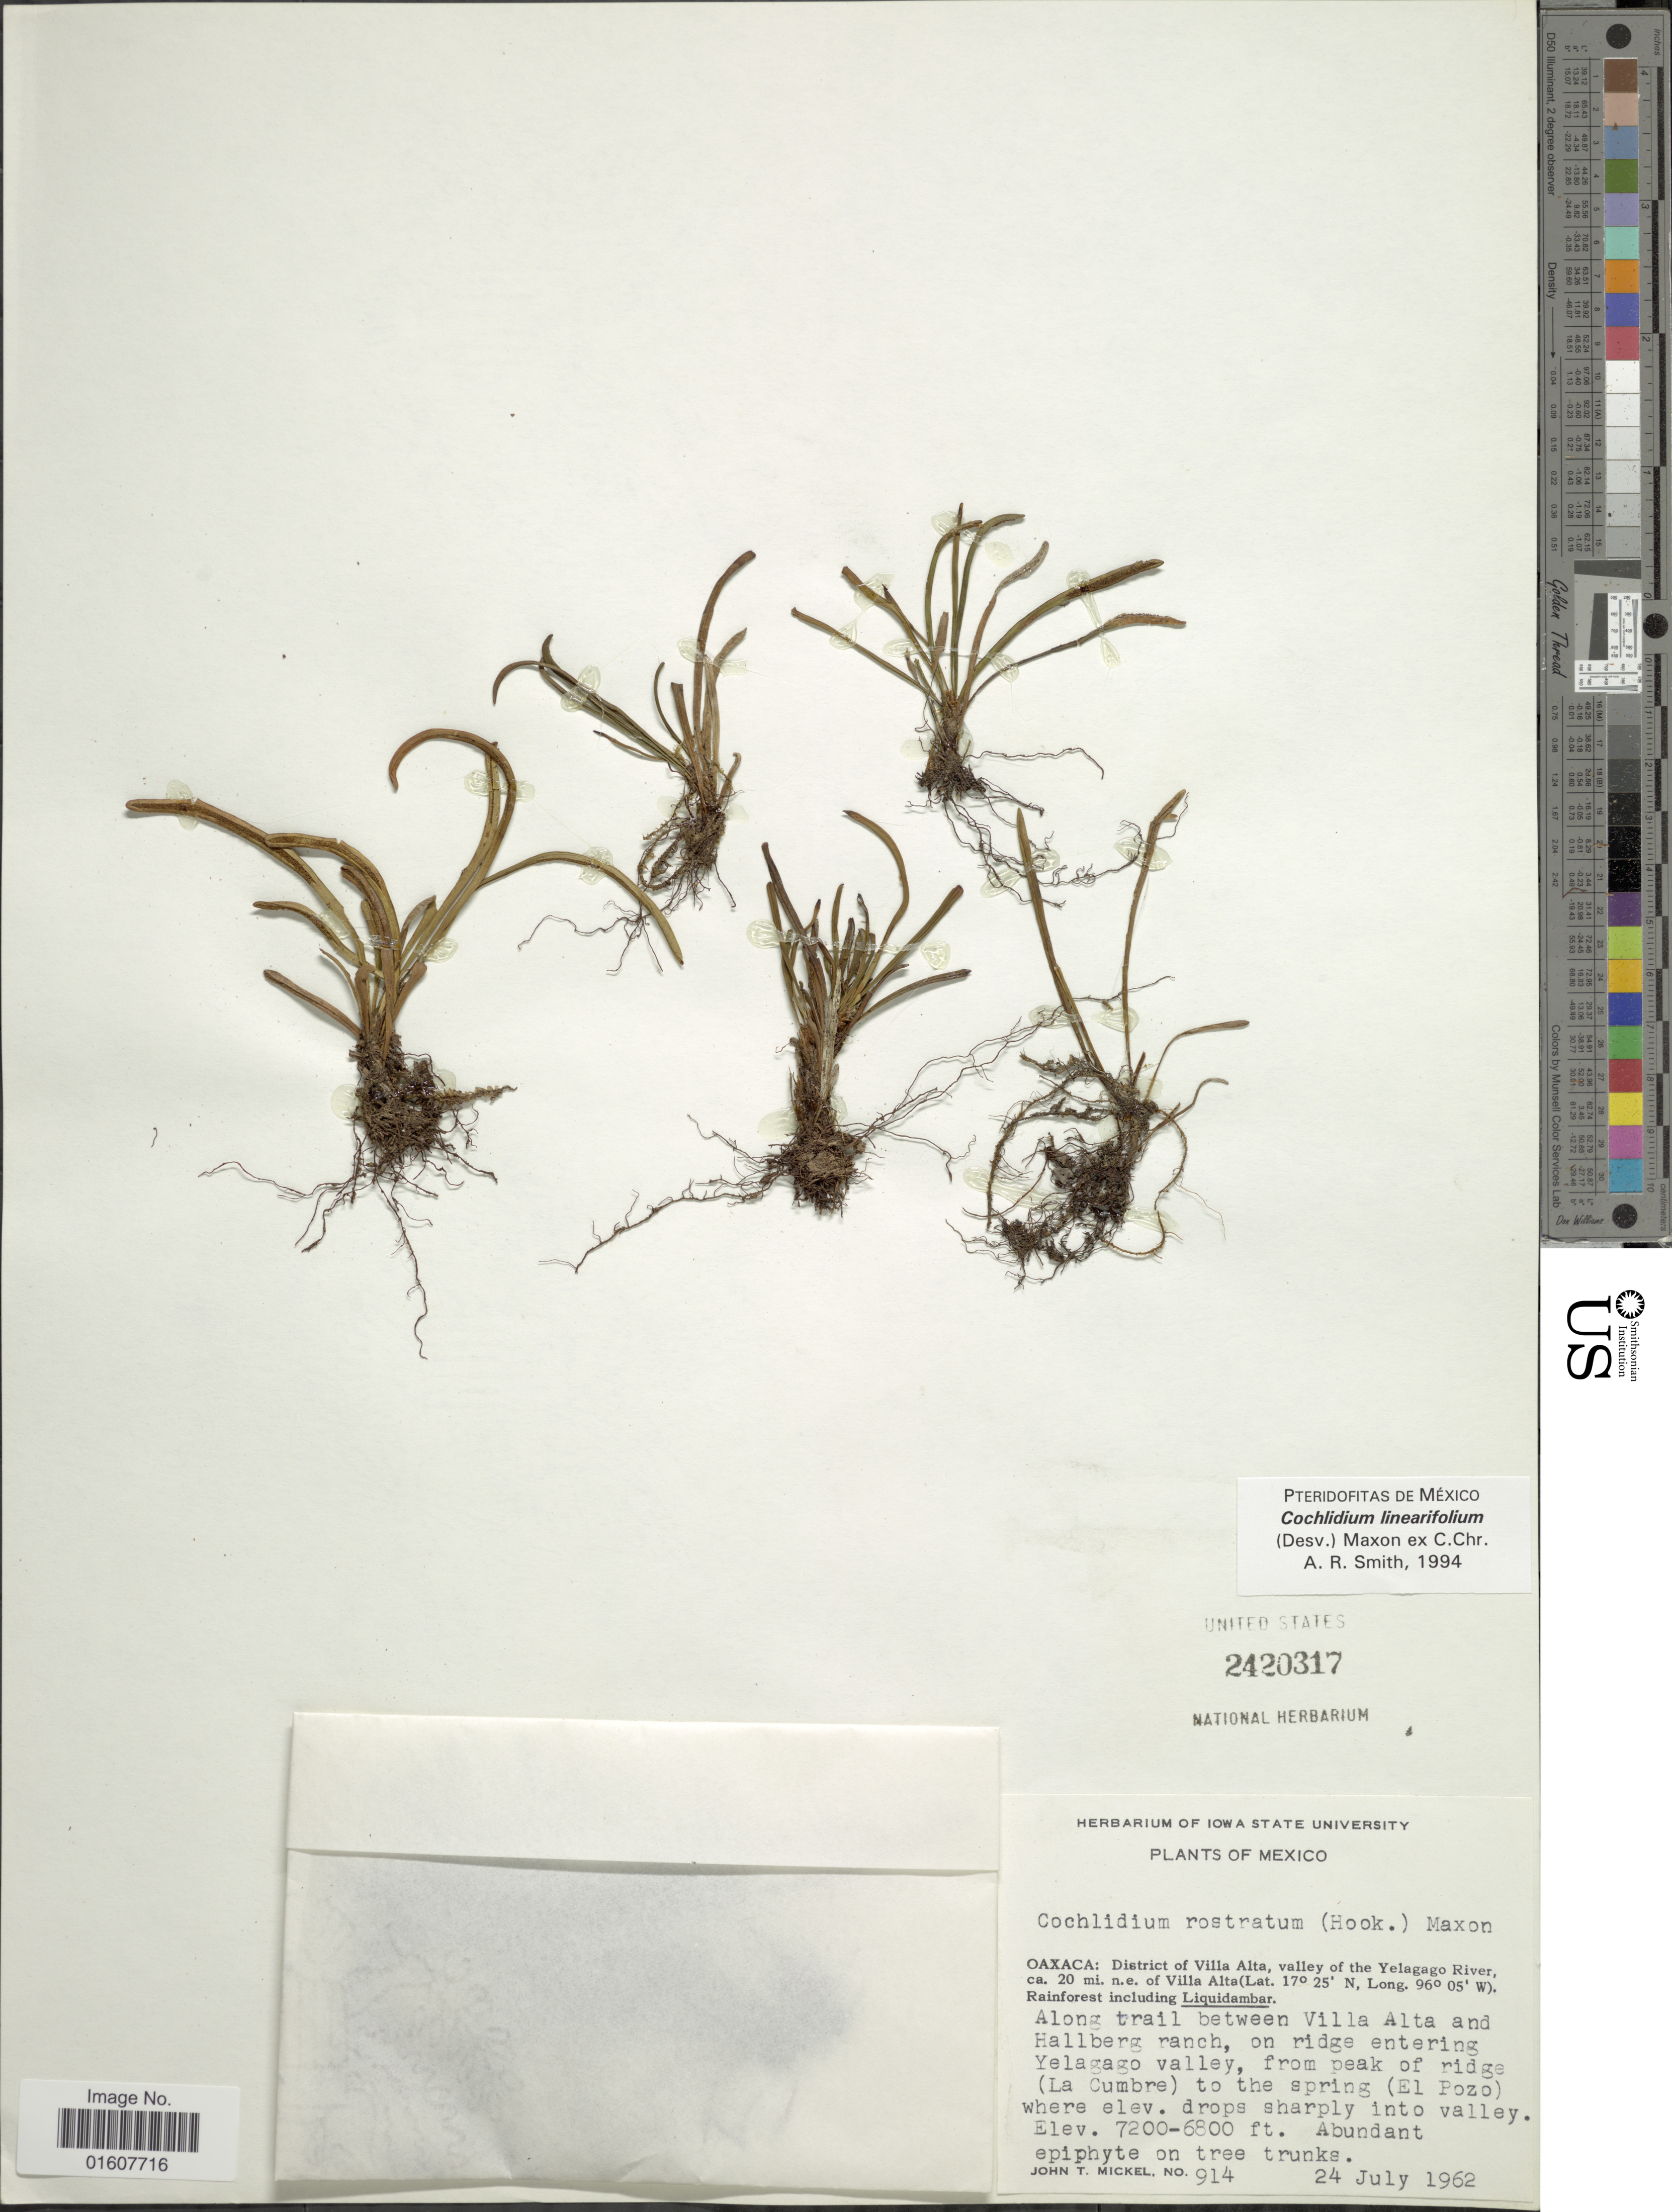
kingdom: Plantae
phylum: Tracheophyta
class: Polypodiopsida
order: Polypodiales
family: Polypodiaceae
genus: Cochlidium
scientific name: Cochlidium linearifolium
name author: (Desv.) Maxon ex C. Chr.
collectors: J. T. Mickel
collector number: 914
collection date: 1962-07-24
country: Mexico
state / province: Oaxaca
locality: District of Villa Alta, avlley of the Yelagago River, ca. 20 mi. n.e. of Villa Alta, Along trail between Villa Alta and Hallberg ranch, on ridge entering Yelagago valley, from peak of ridge (La Cumbre) to the spring (El Pozo) where elev. drops sharply into valley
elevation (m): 2073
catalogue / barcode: US 2420317